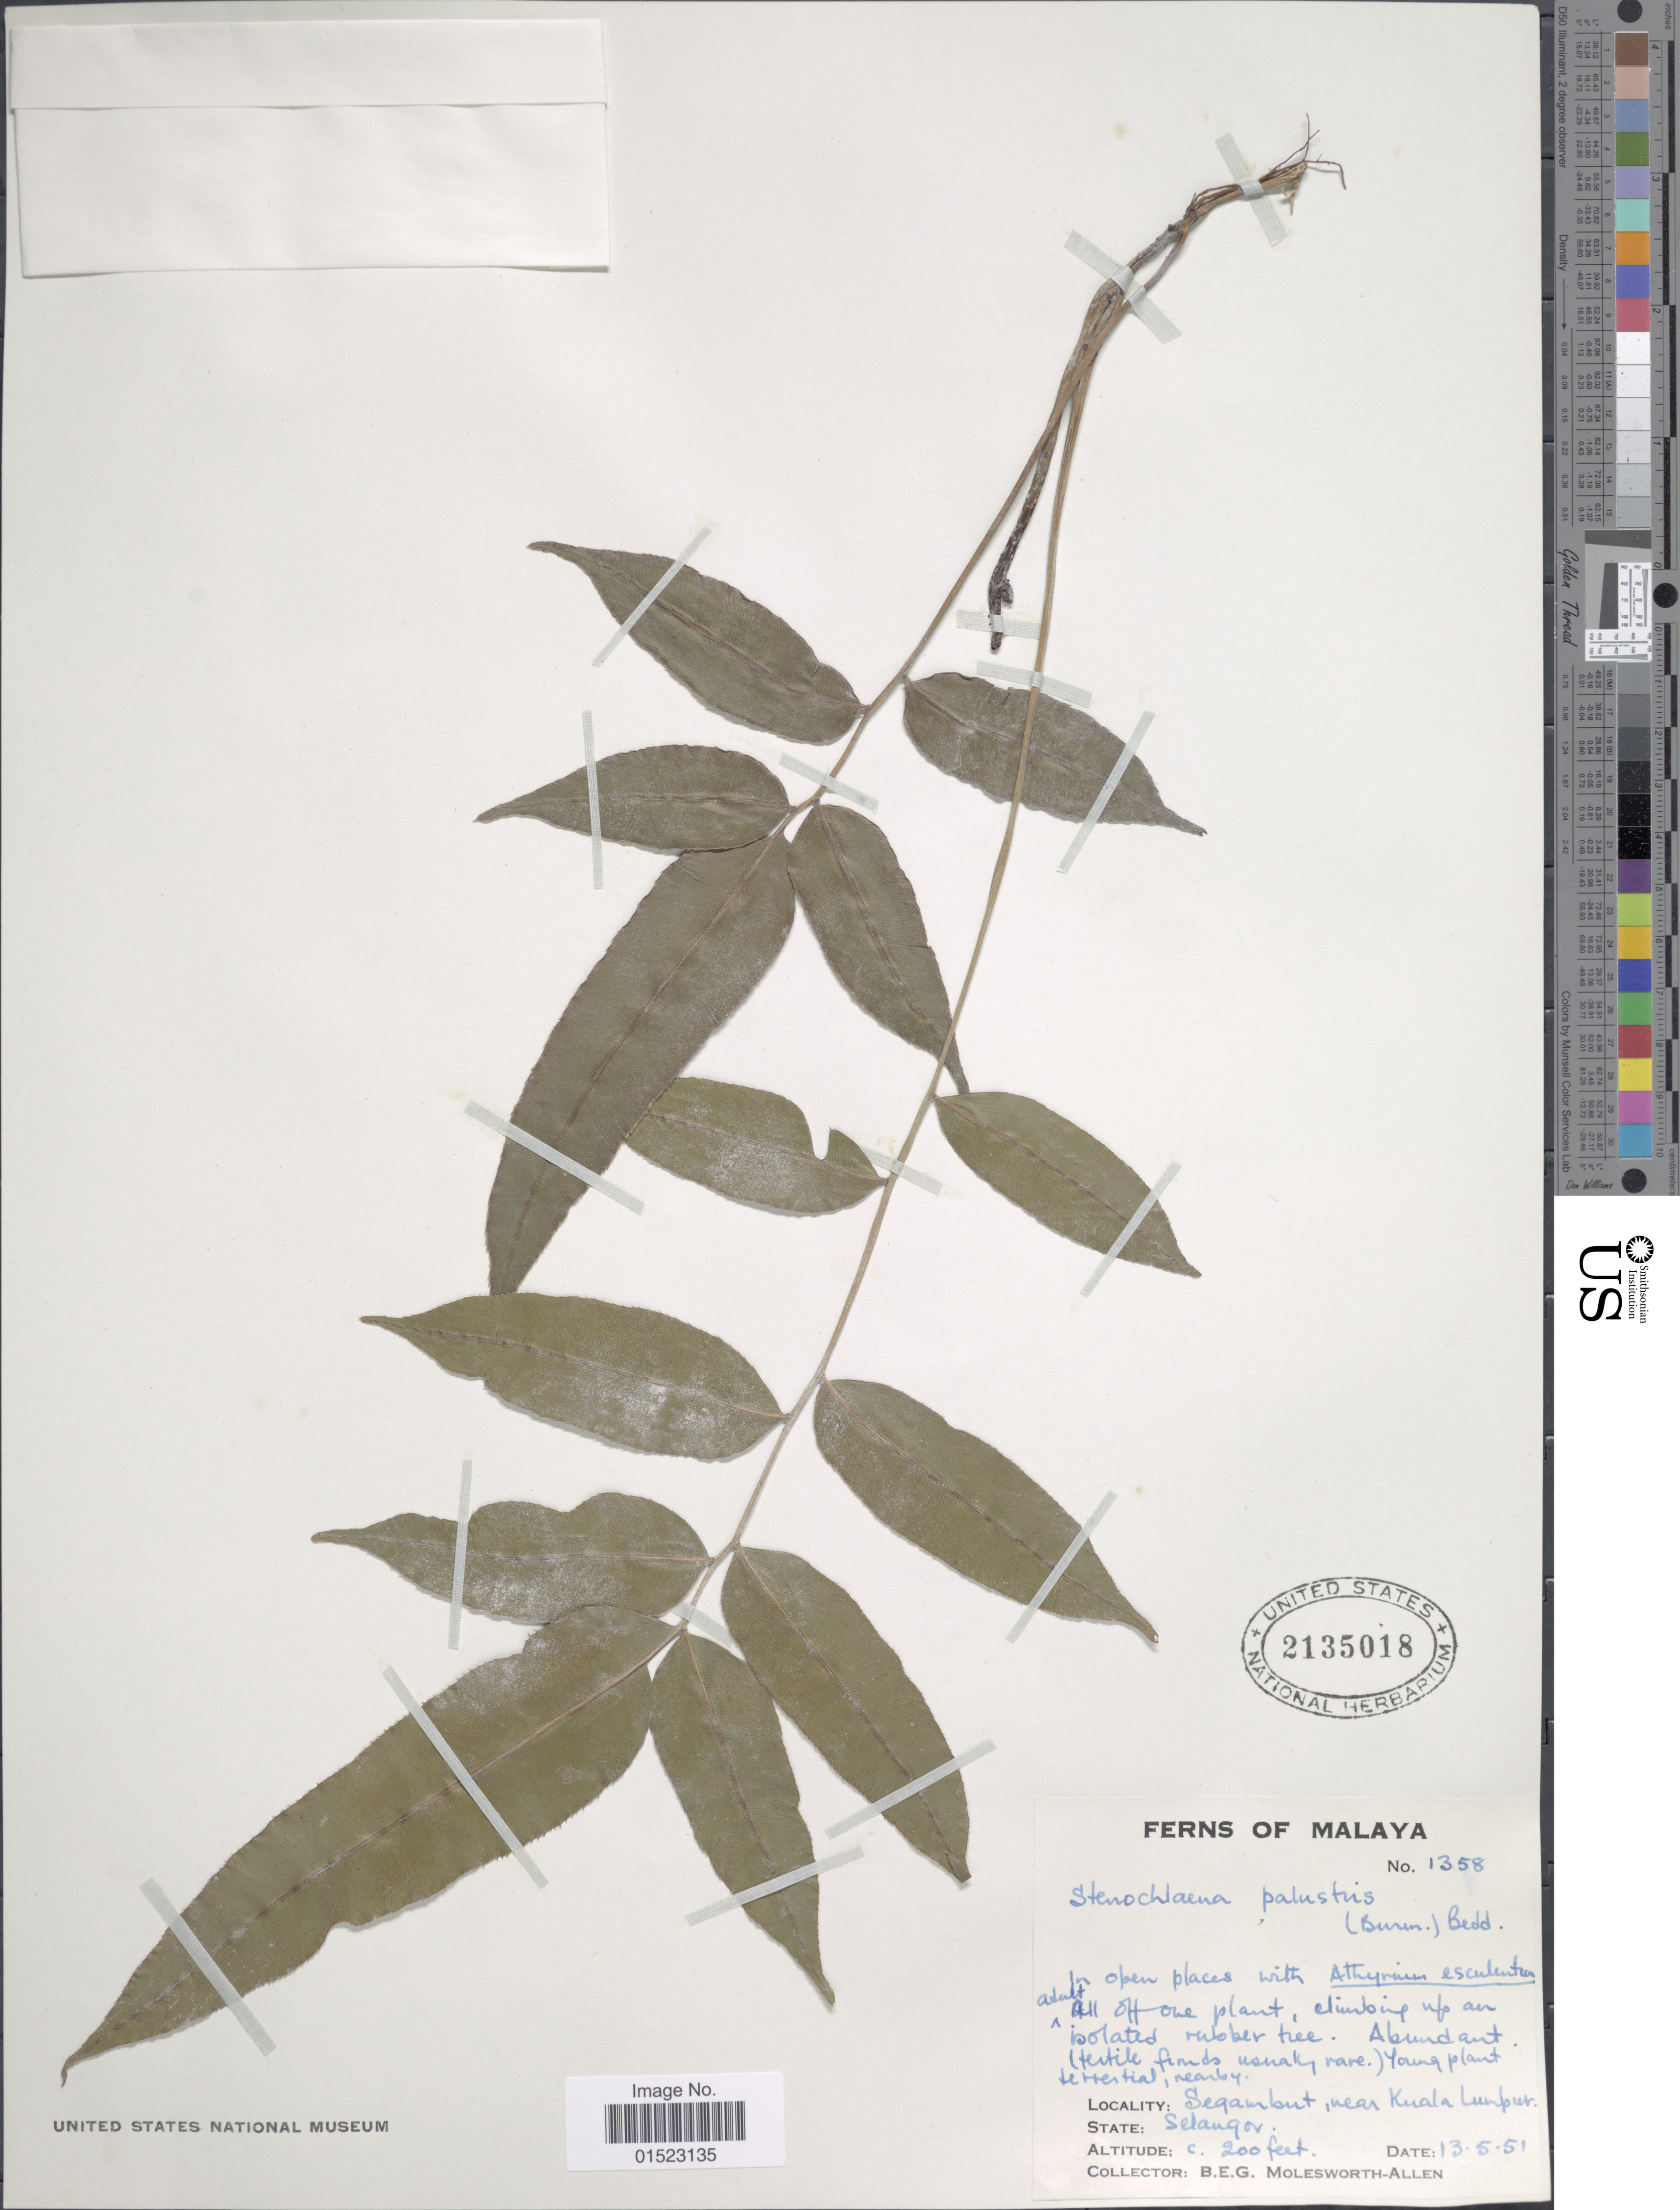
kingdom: Plantae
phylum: Tracheophyta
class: Polypodiopsida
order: Polypodiales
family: Blechnaceae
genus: Stenochlaena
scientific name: Stenochlaena palustris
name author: (Burm. f.) Bedd.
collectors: B. E. G. Molesworth-Allen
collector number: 1358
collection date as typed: Transcribed d/m/y: 13/5/51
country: Malaysia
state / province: Selangor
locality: Segambut, near Kuala Lumpur.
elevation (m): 61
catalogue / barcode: US 2135018